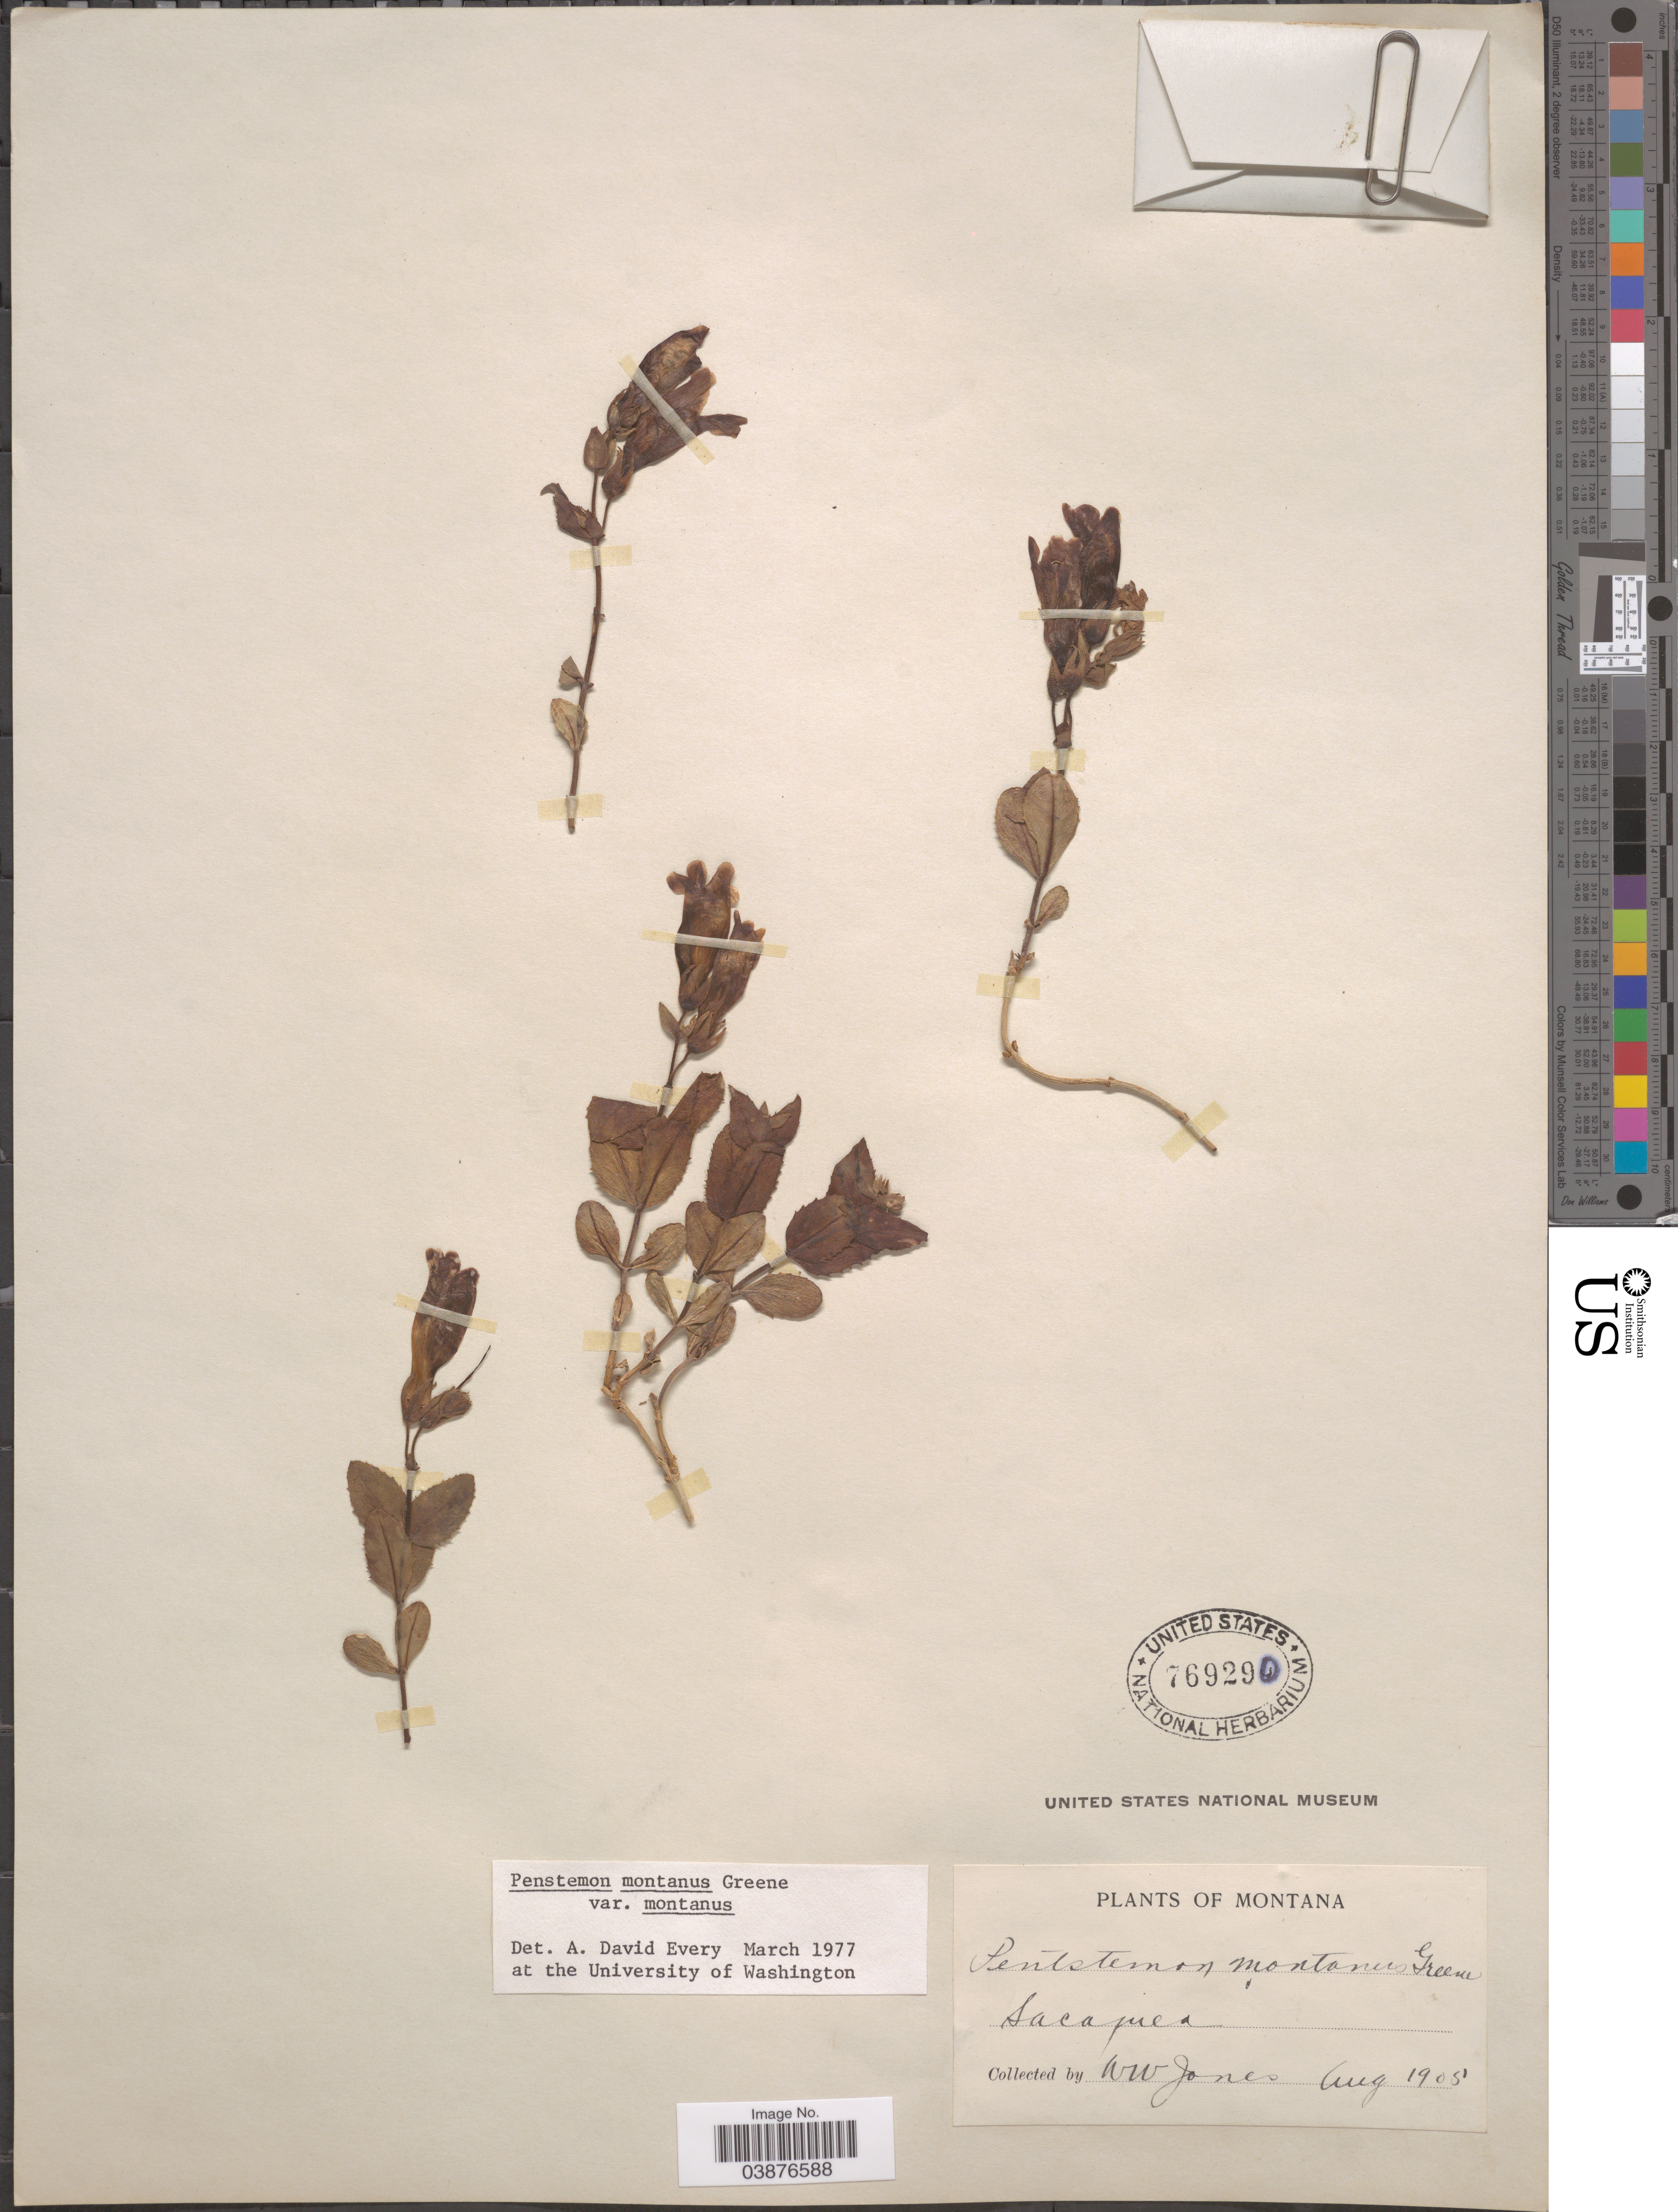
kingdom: Plantae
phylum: Tracheophyta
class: Magnoliopsida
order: Lamiales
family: Plantaginaceae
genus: Penstemon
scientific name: Penstemon montanus var. montanus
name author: Greene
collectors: W. W. Jones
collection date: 1905-08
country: United States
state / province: Montana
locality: Sacagawea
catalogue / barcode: US 769290